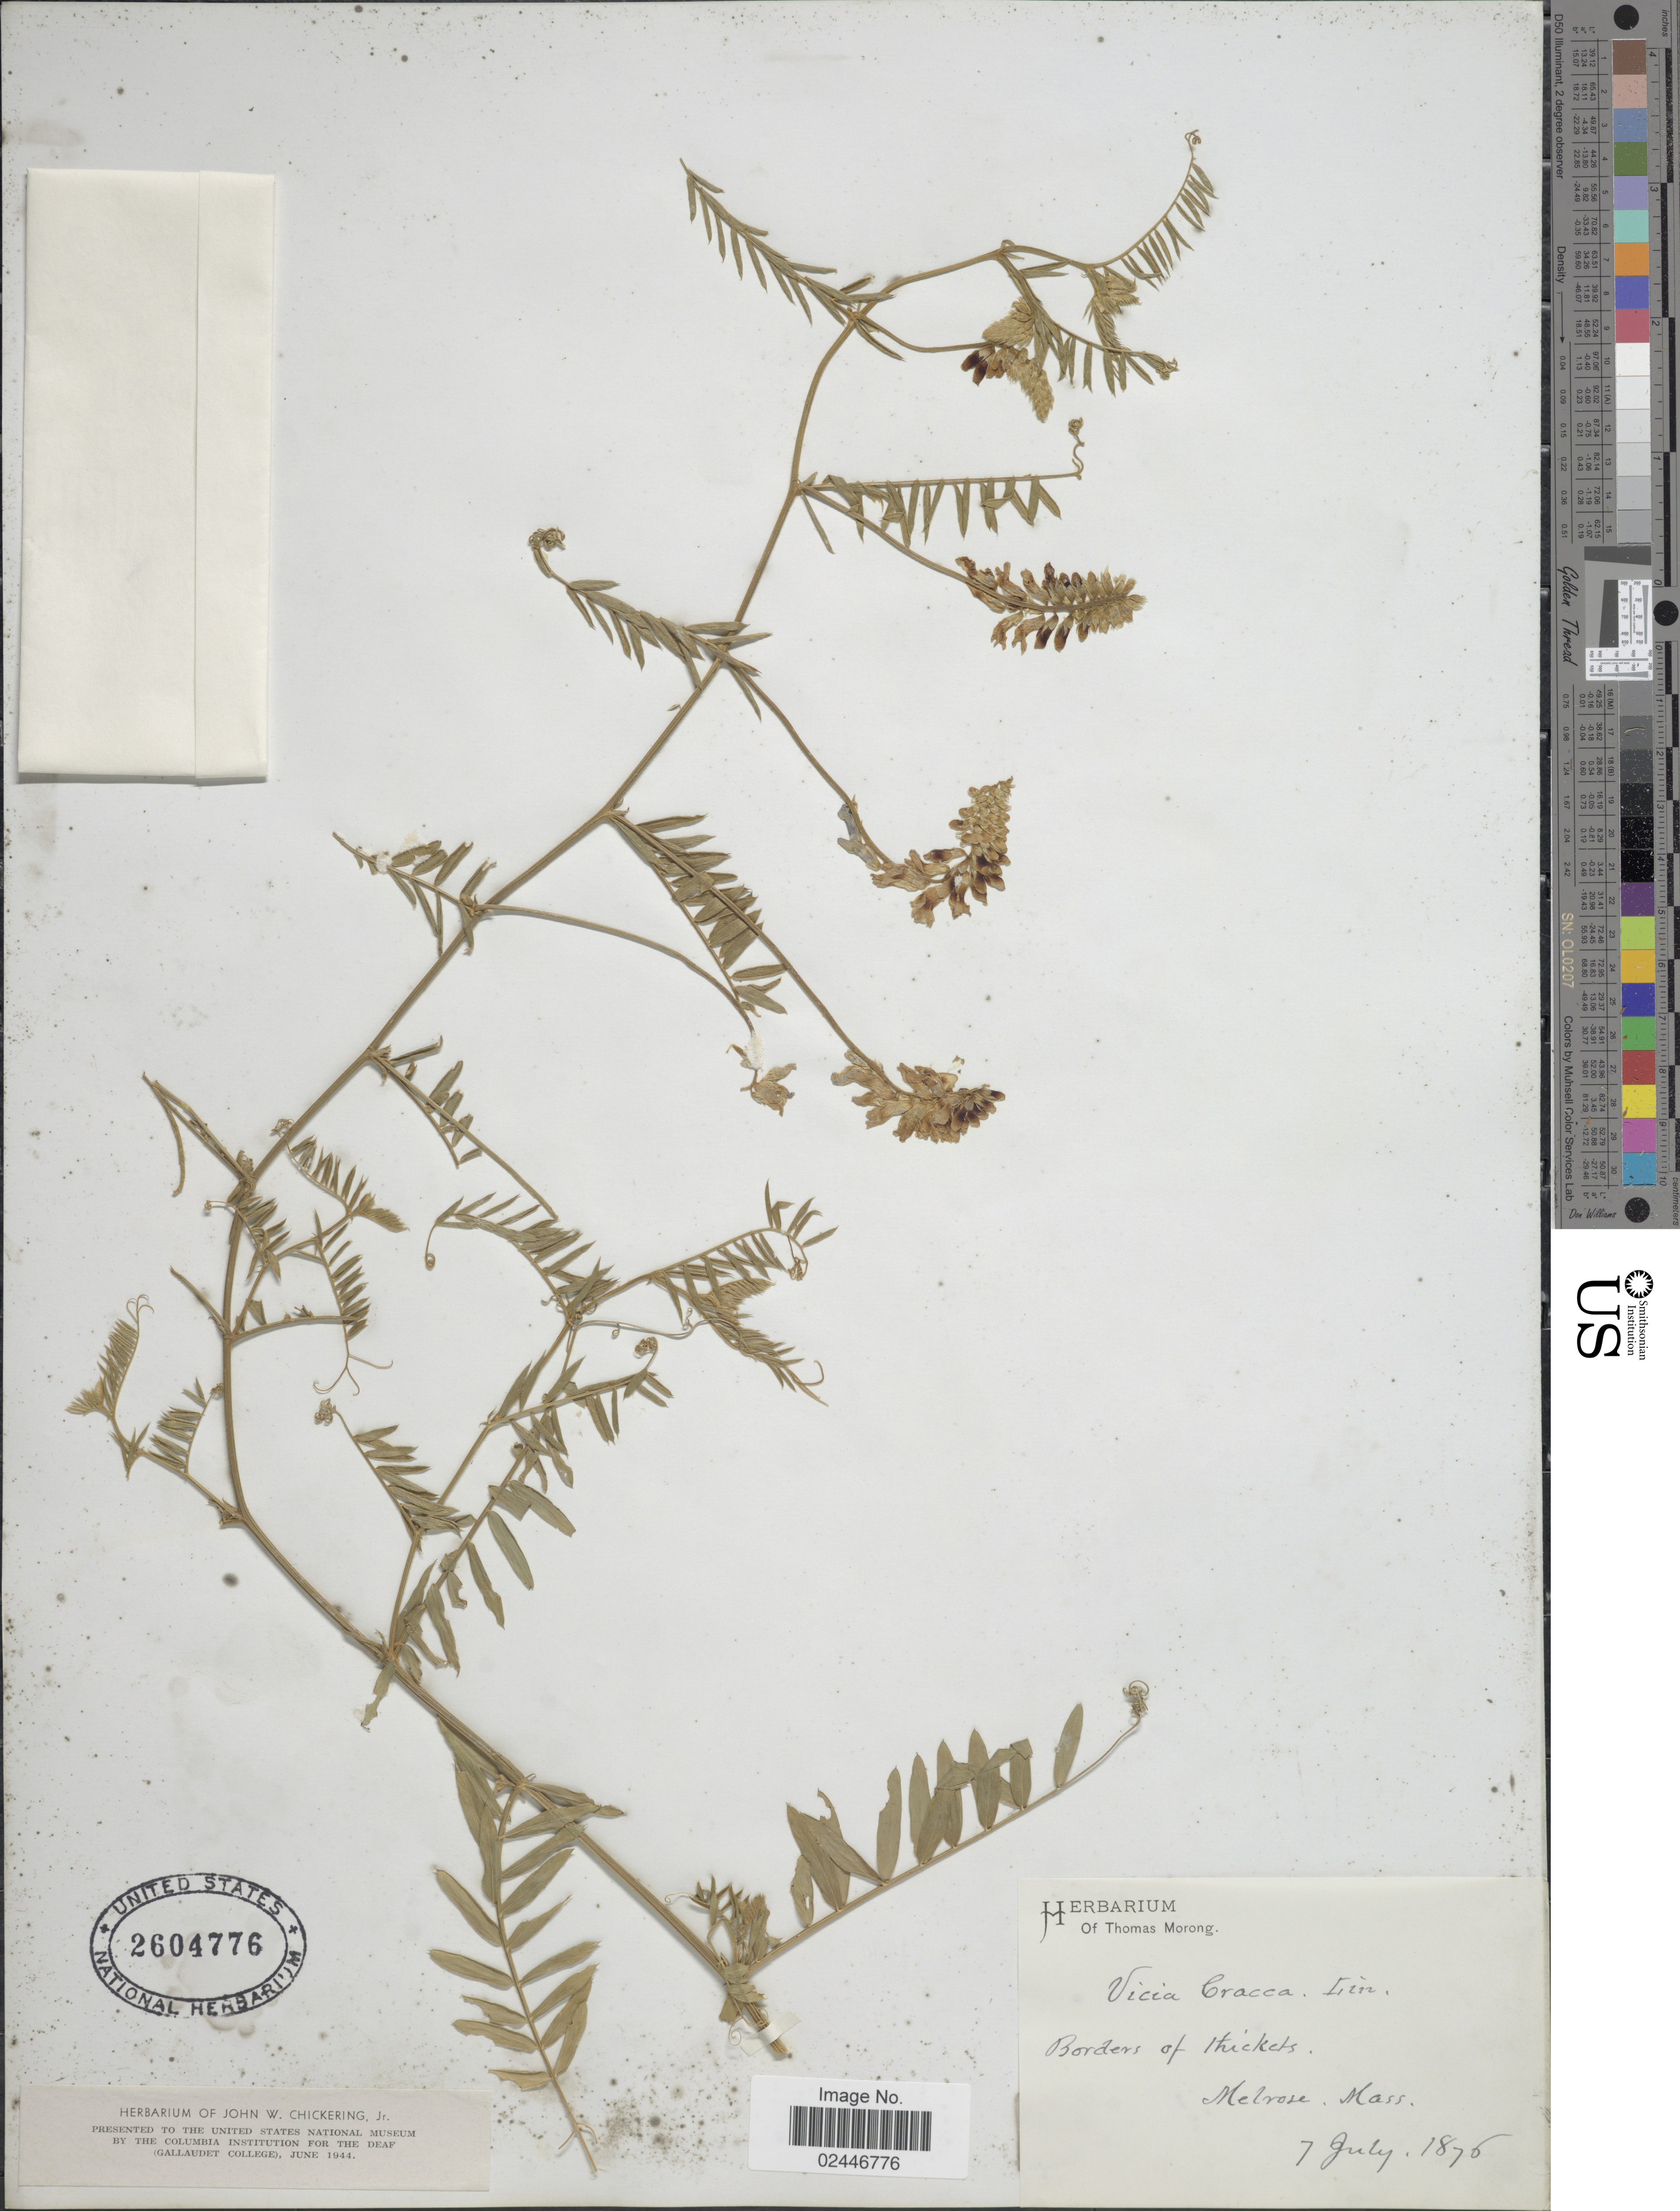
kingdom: Plantae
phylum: Tracheophyta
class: Magnoliopsida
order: Fabales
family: Fabaceae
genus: Vicia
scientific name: Vicia villosa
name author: Roth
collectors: ex Herb. T. Morong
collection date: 1876-07-07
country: United States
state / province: Massachusetts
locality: Borders of thickets, Melrose.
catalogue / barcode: US 2604776